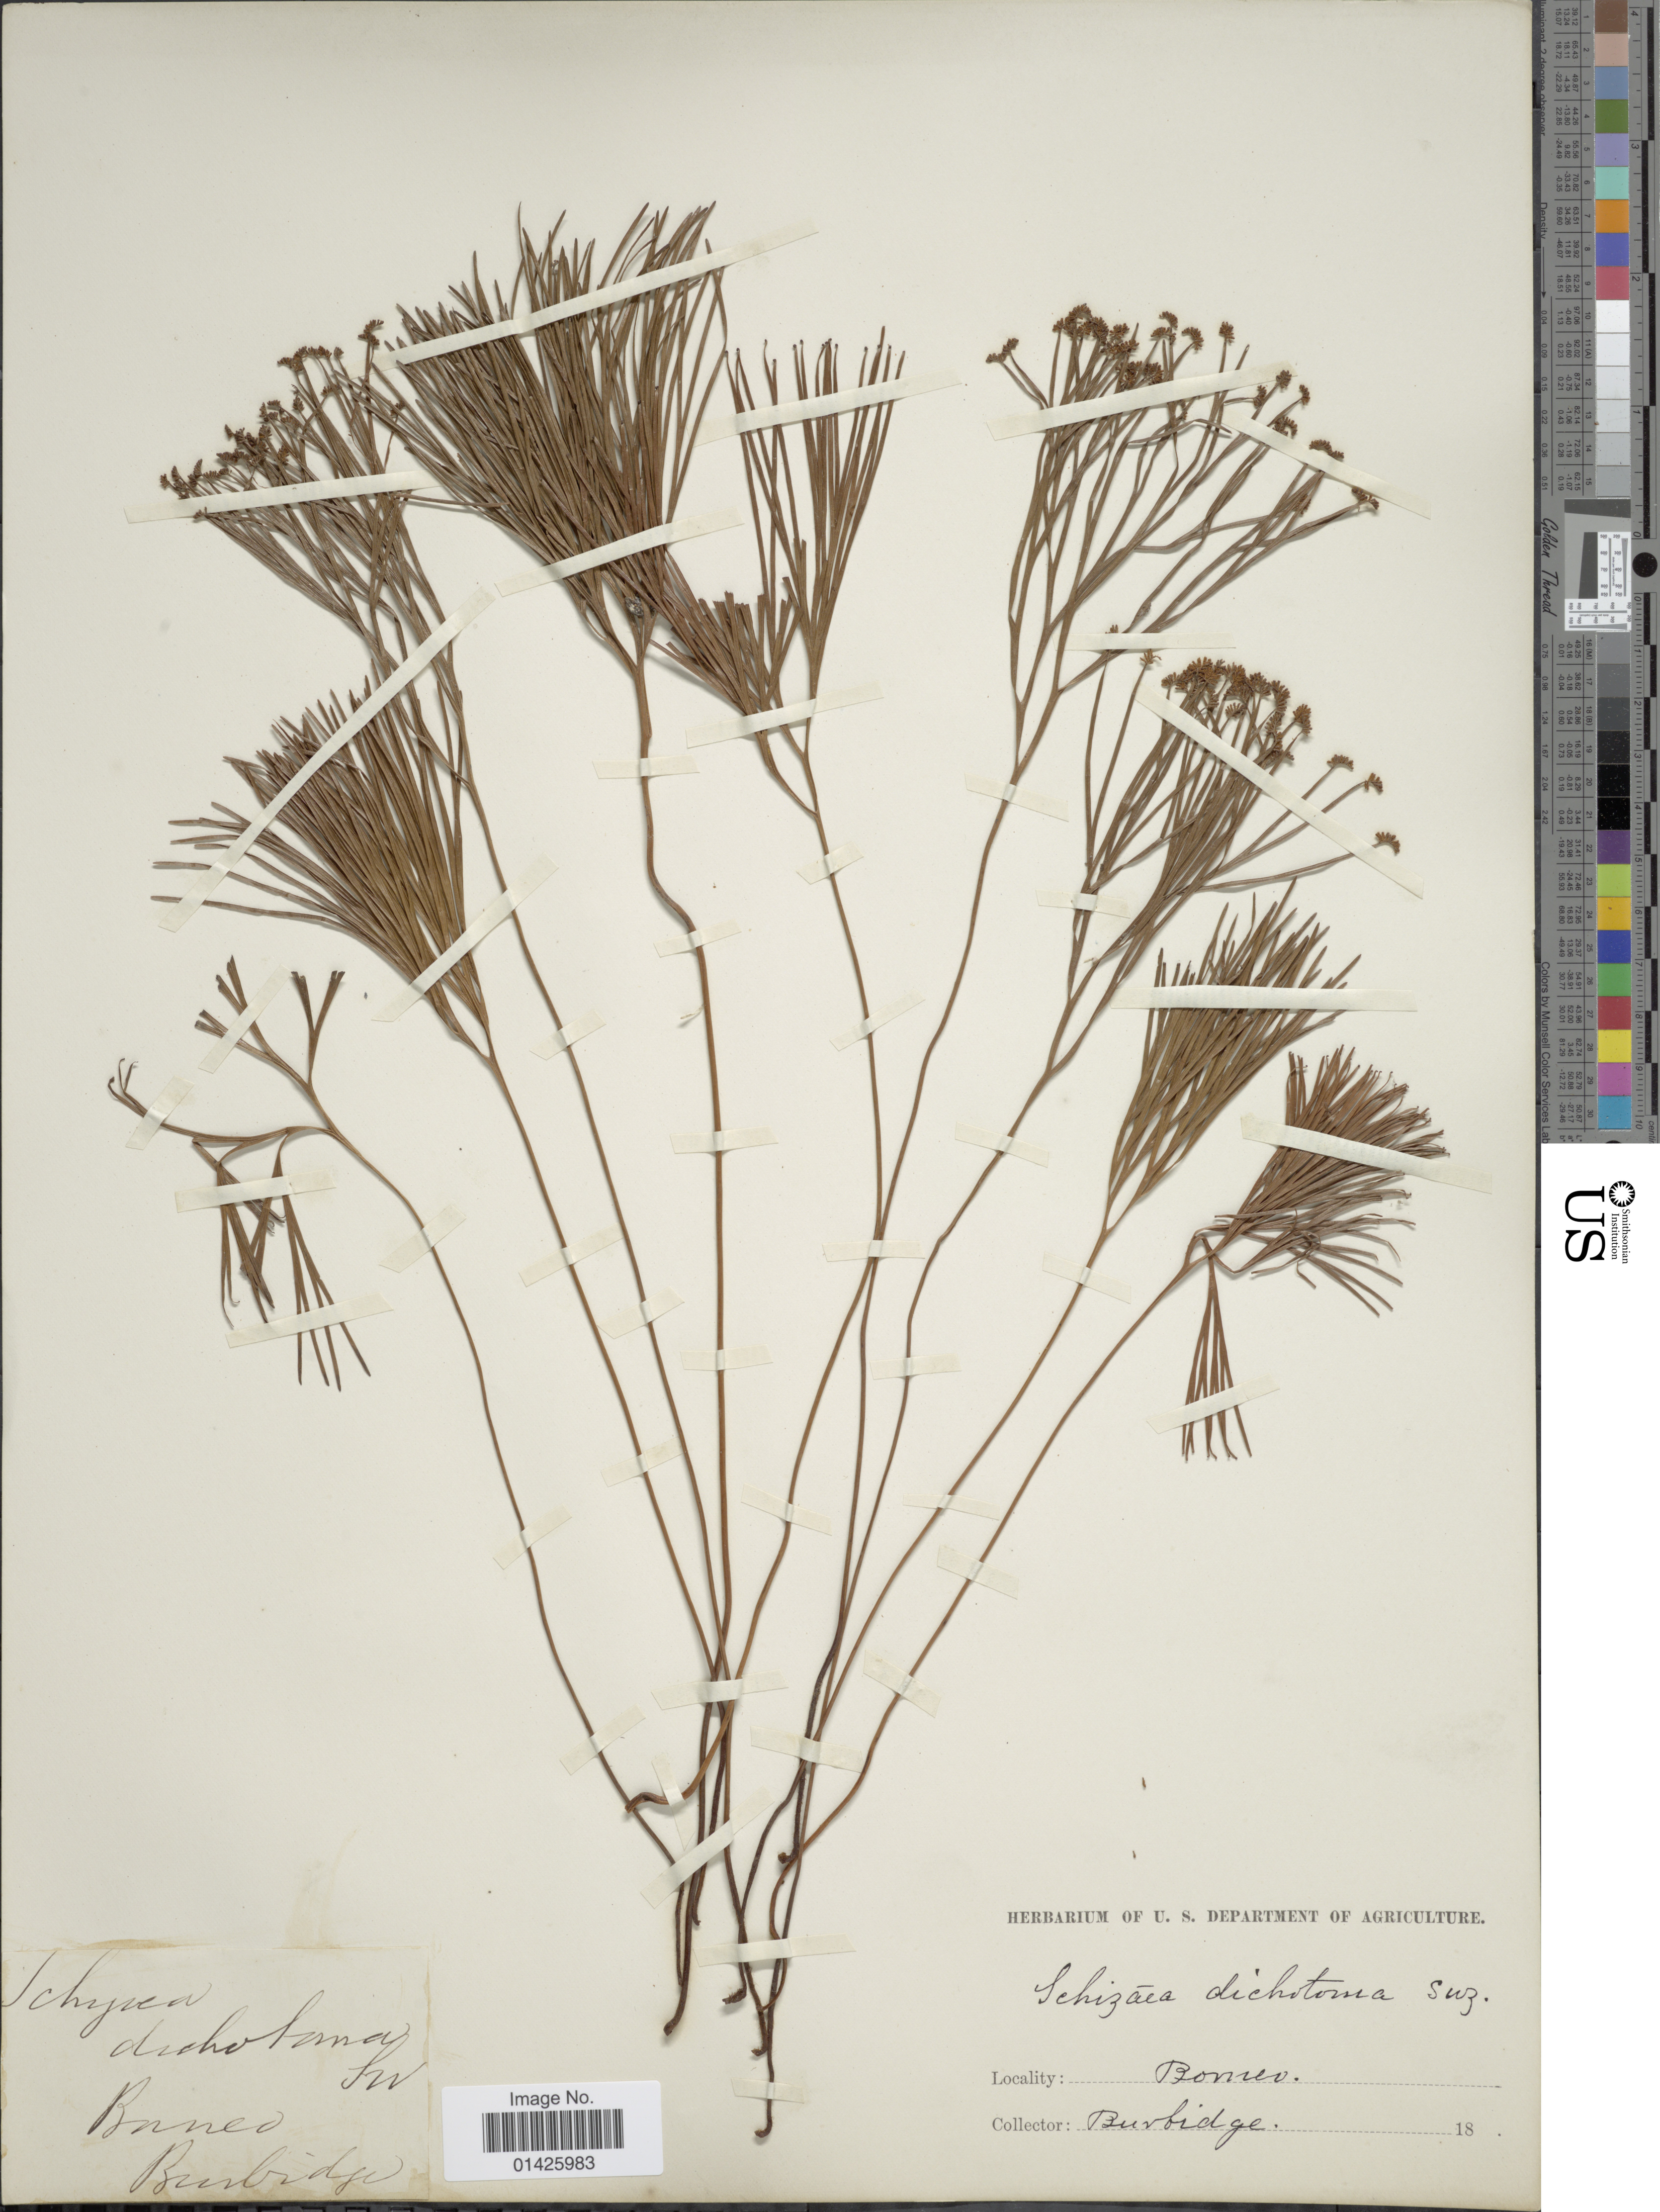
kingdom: Plantae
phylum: Tracheophyta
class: Polypodiopsida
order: Schizaeales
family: Schizaeaceae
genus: Schizaea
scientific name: Schizaea dichotoma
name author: (L.) J. Sm.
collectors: F. Burbridge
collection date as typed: Transcribed d/m/y: //18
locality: Borneo